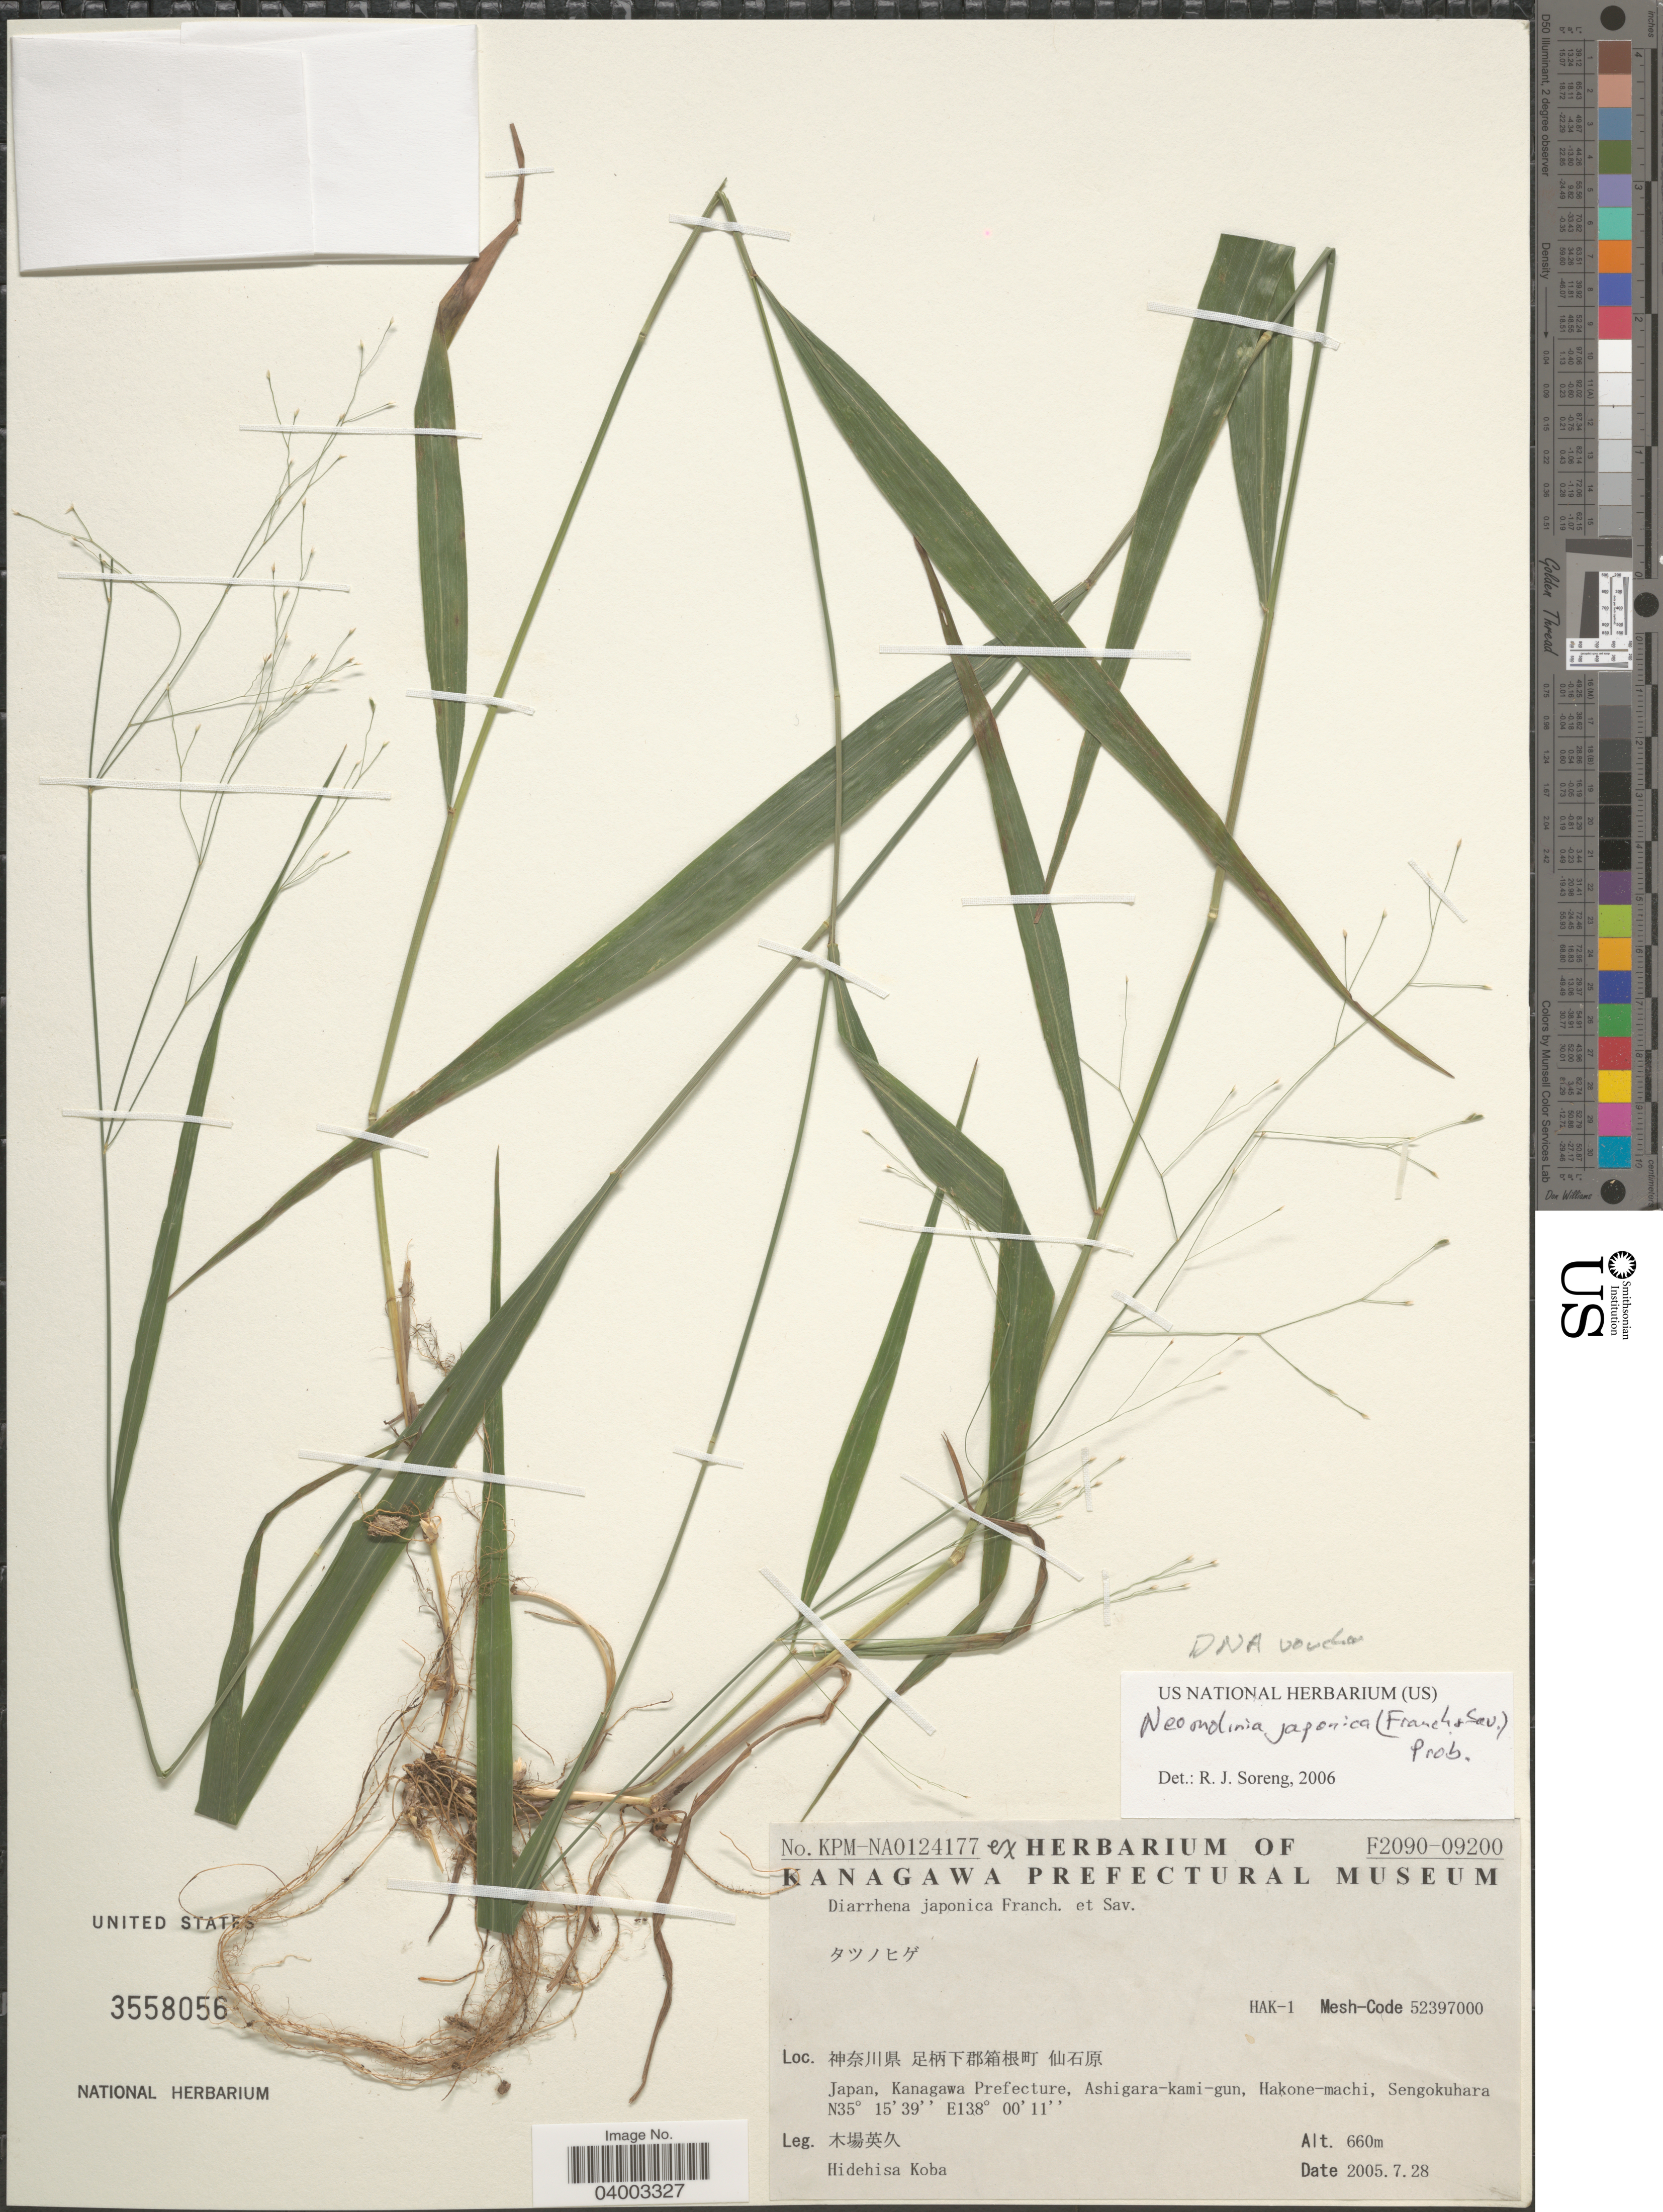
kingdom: Plantae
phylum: Tracheophyta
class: Liliopsida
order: Poales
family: Poaceae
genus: Diarrhena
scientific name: Diarrhena japonica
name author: Franch. & Sav.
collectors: H. Koba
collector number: KPM-NA0124177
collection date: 2005-07-28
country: Japan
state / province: Kanagawa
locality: X. Kanagawa Prefecture, Ashigara-kami-gun, Hakone-machi, Sengokuhara.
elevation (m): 660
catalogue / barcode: US 3558056